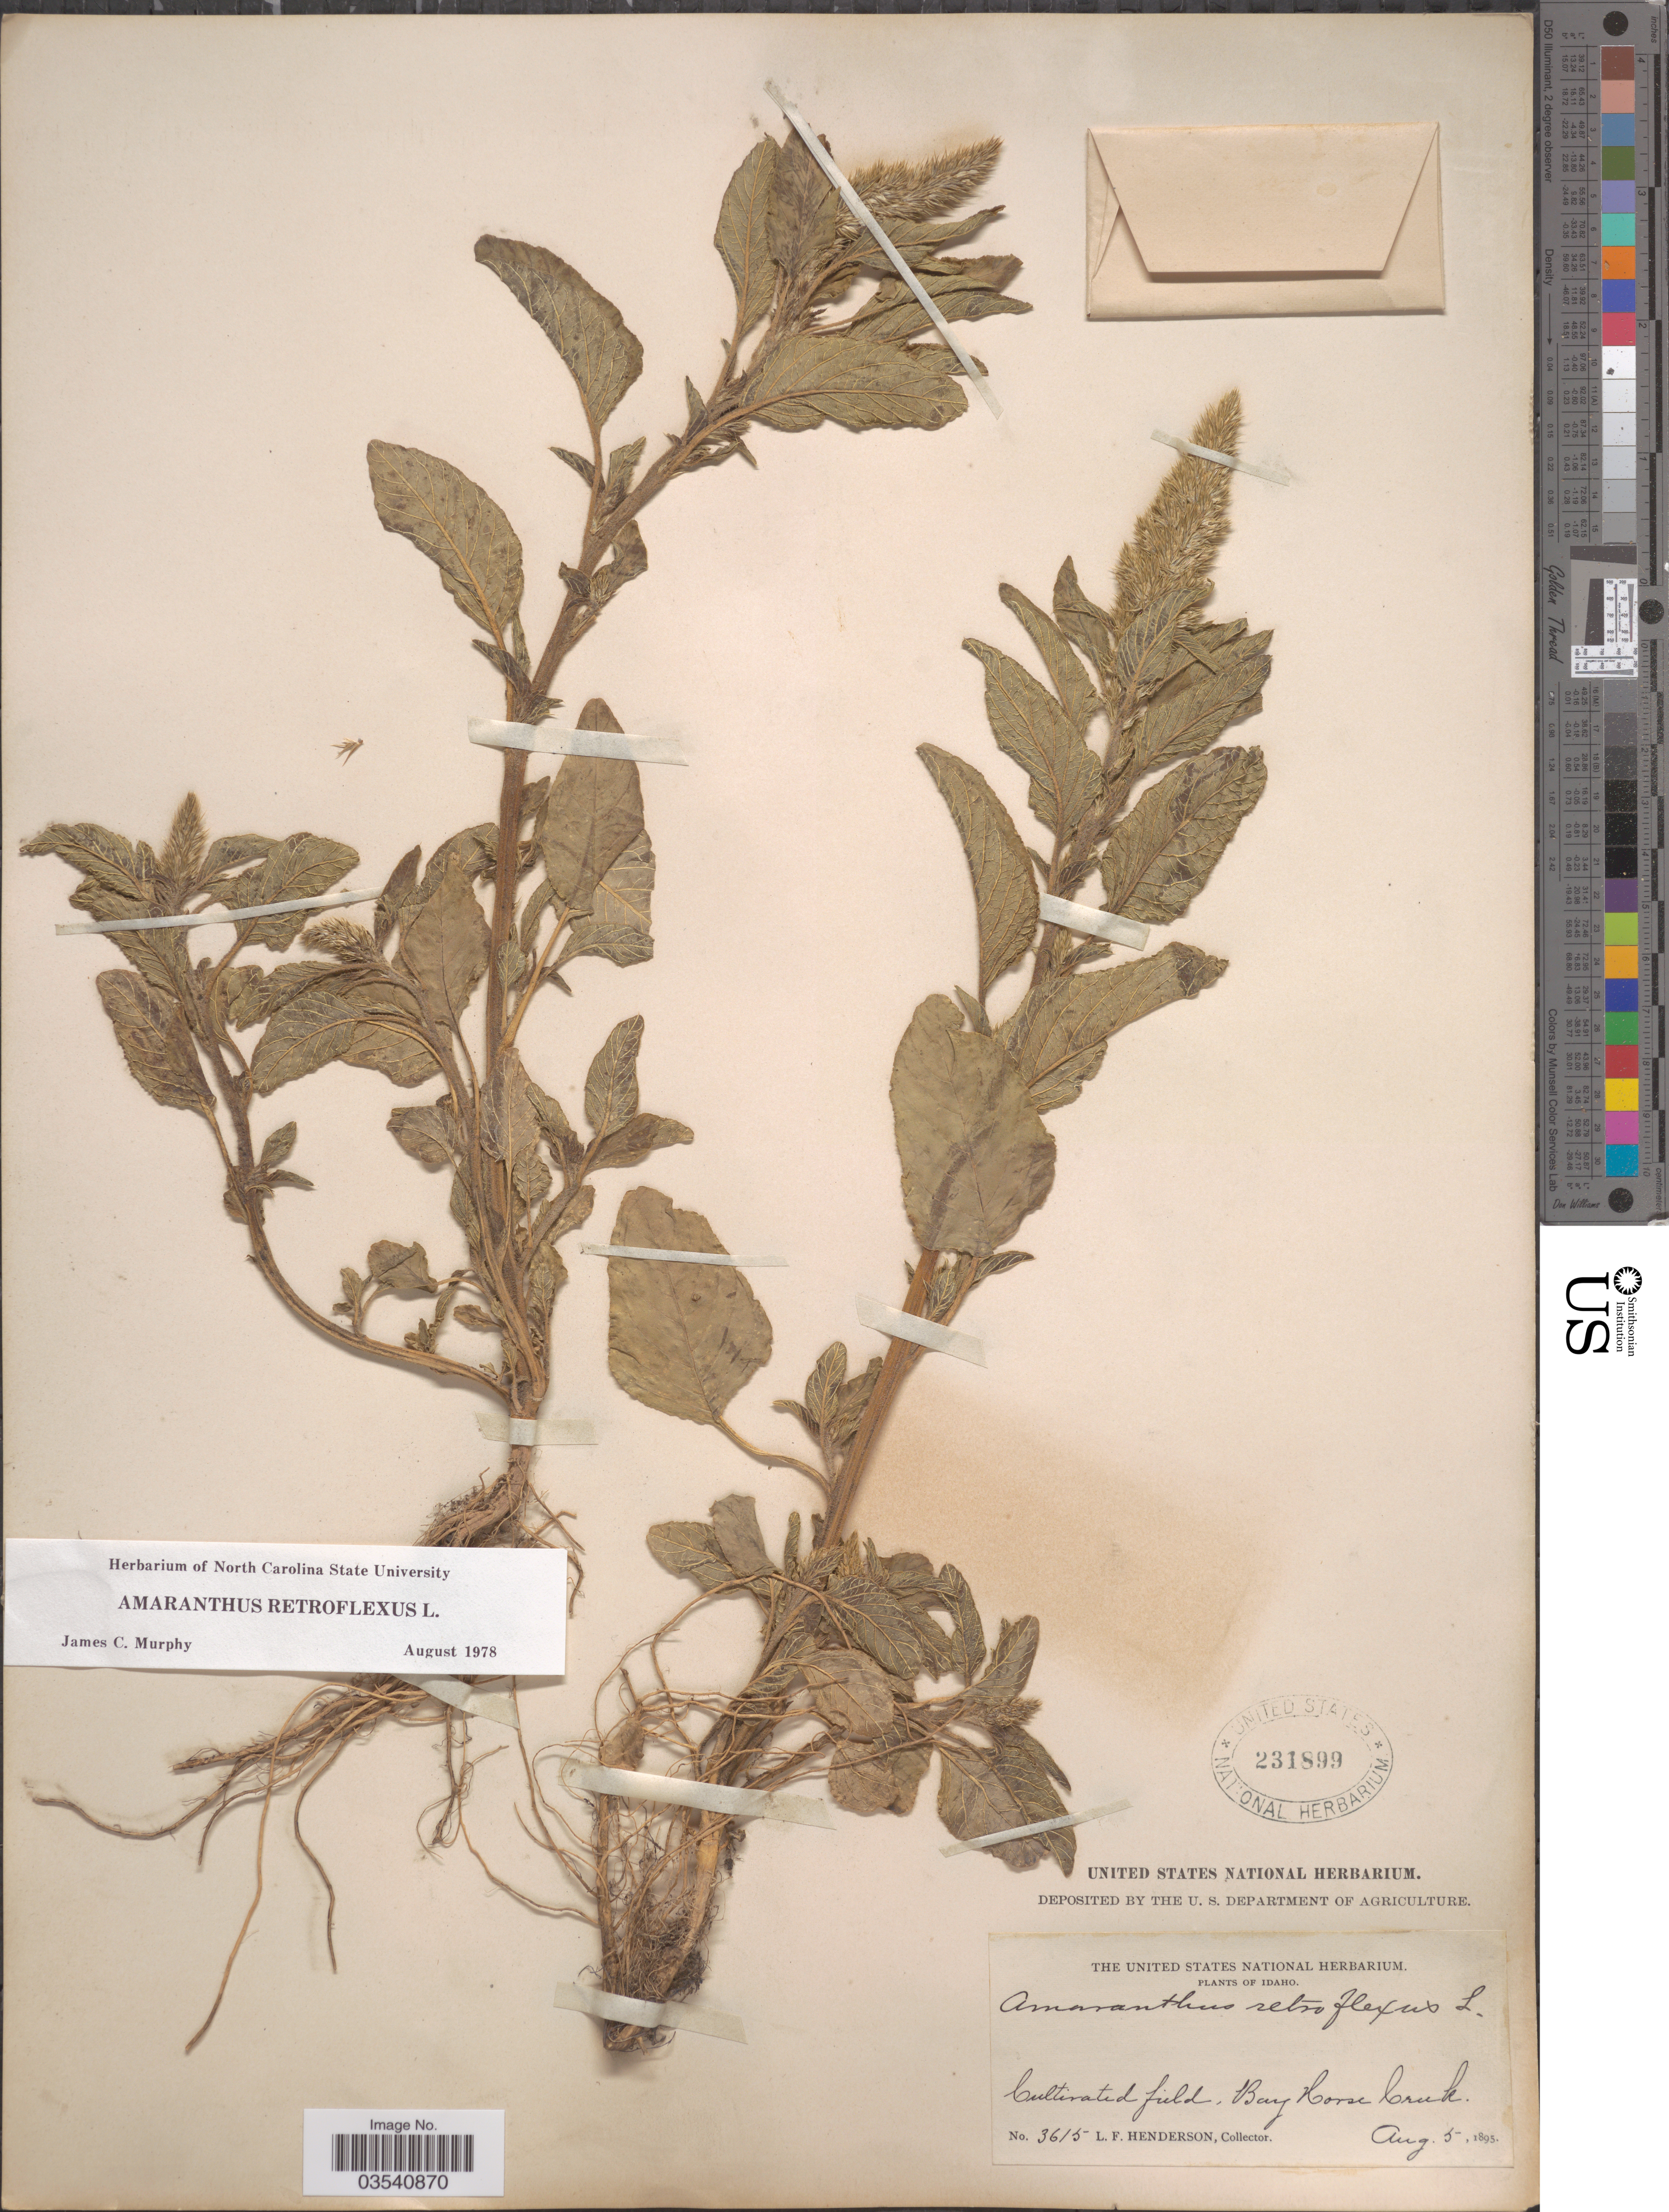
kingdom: Plantae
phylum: Tracheophyta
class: Magnoliopsida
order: Caryophyllales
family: Amaranthaceae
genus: Amaranthus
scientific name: Amaranthus retroflexus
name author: L.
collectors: L. Henderson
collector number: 3615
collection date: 1895-08-05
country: United States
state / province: Idaho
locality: Bay Horse Creek.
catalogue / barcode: US 231899